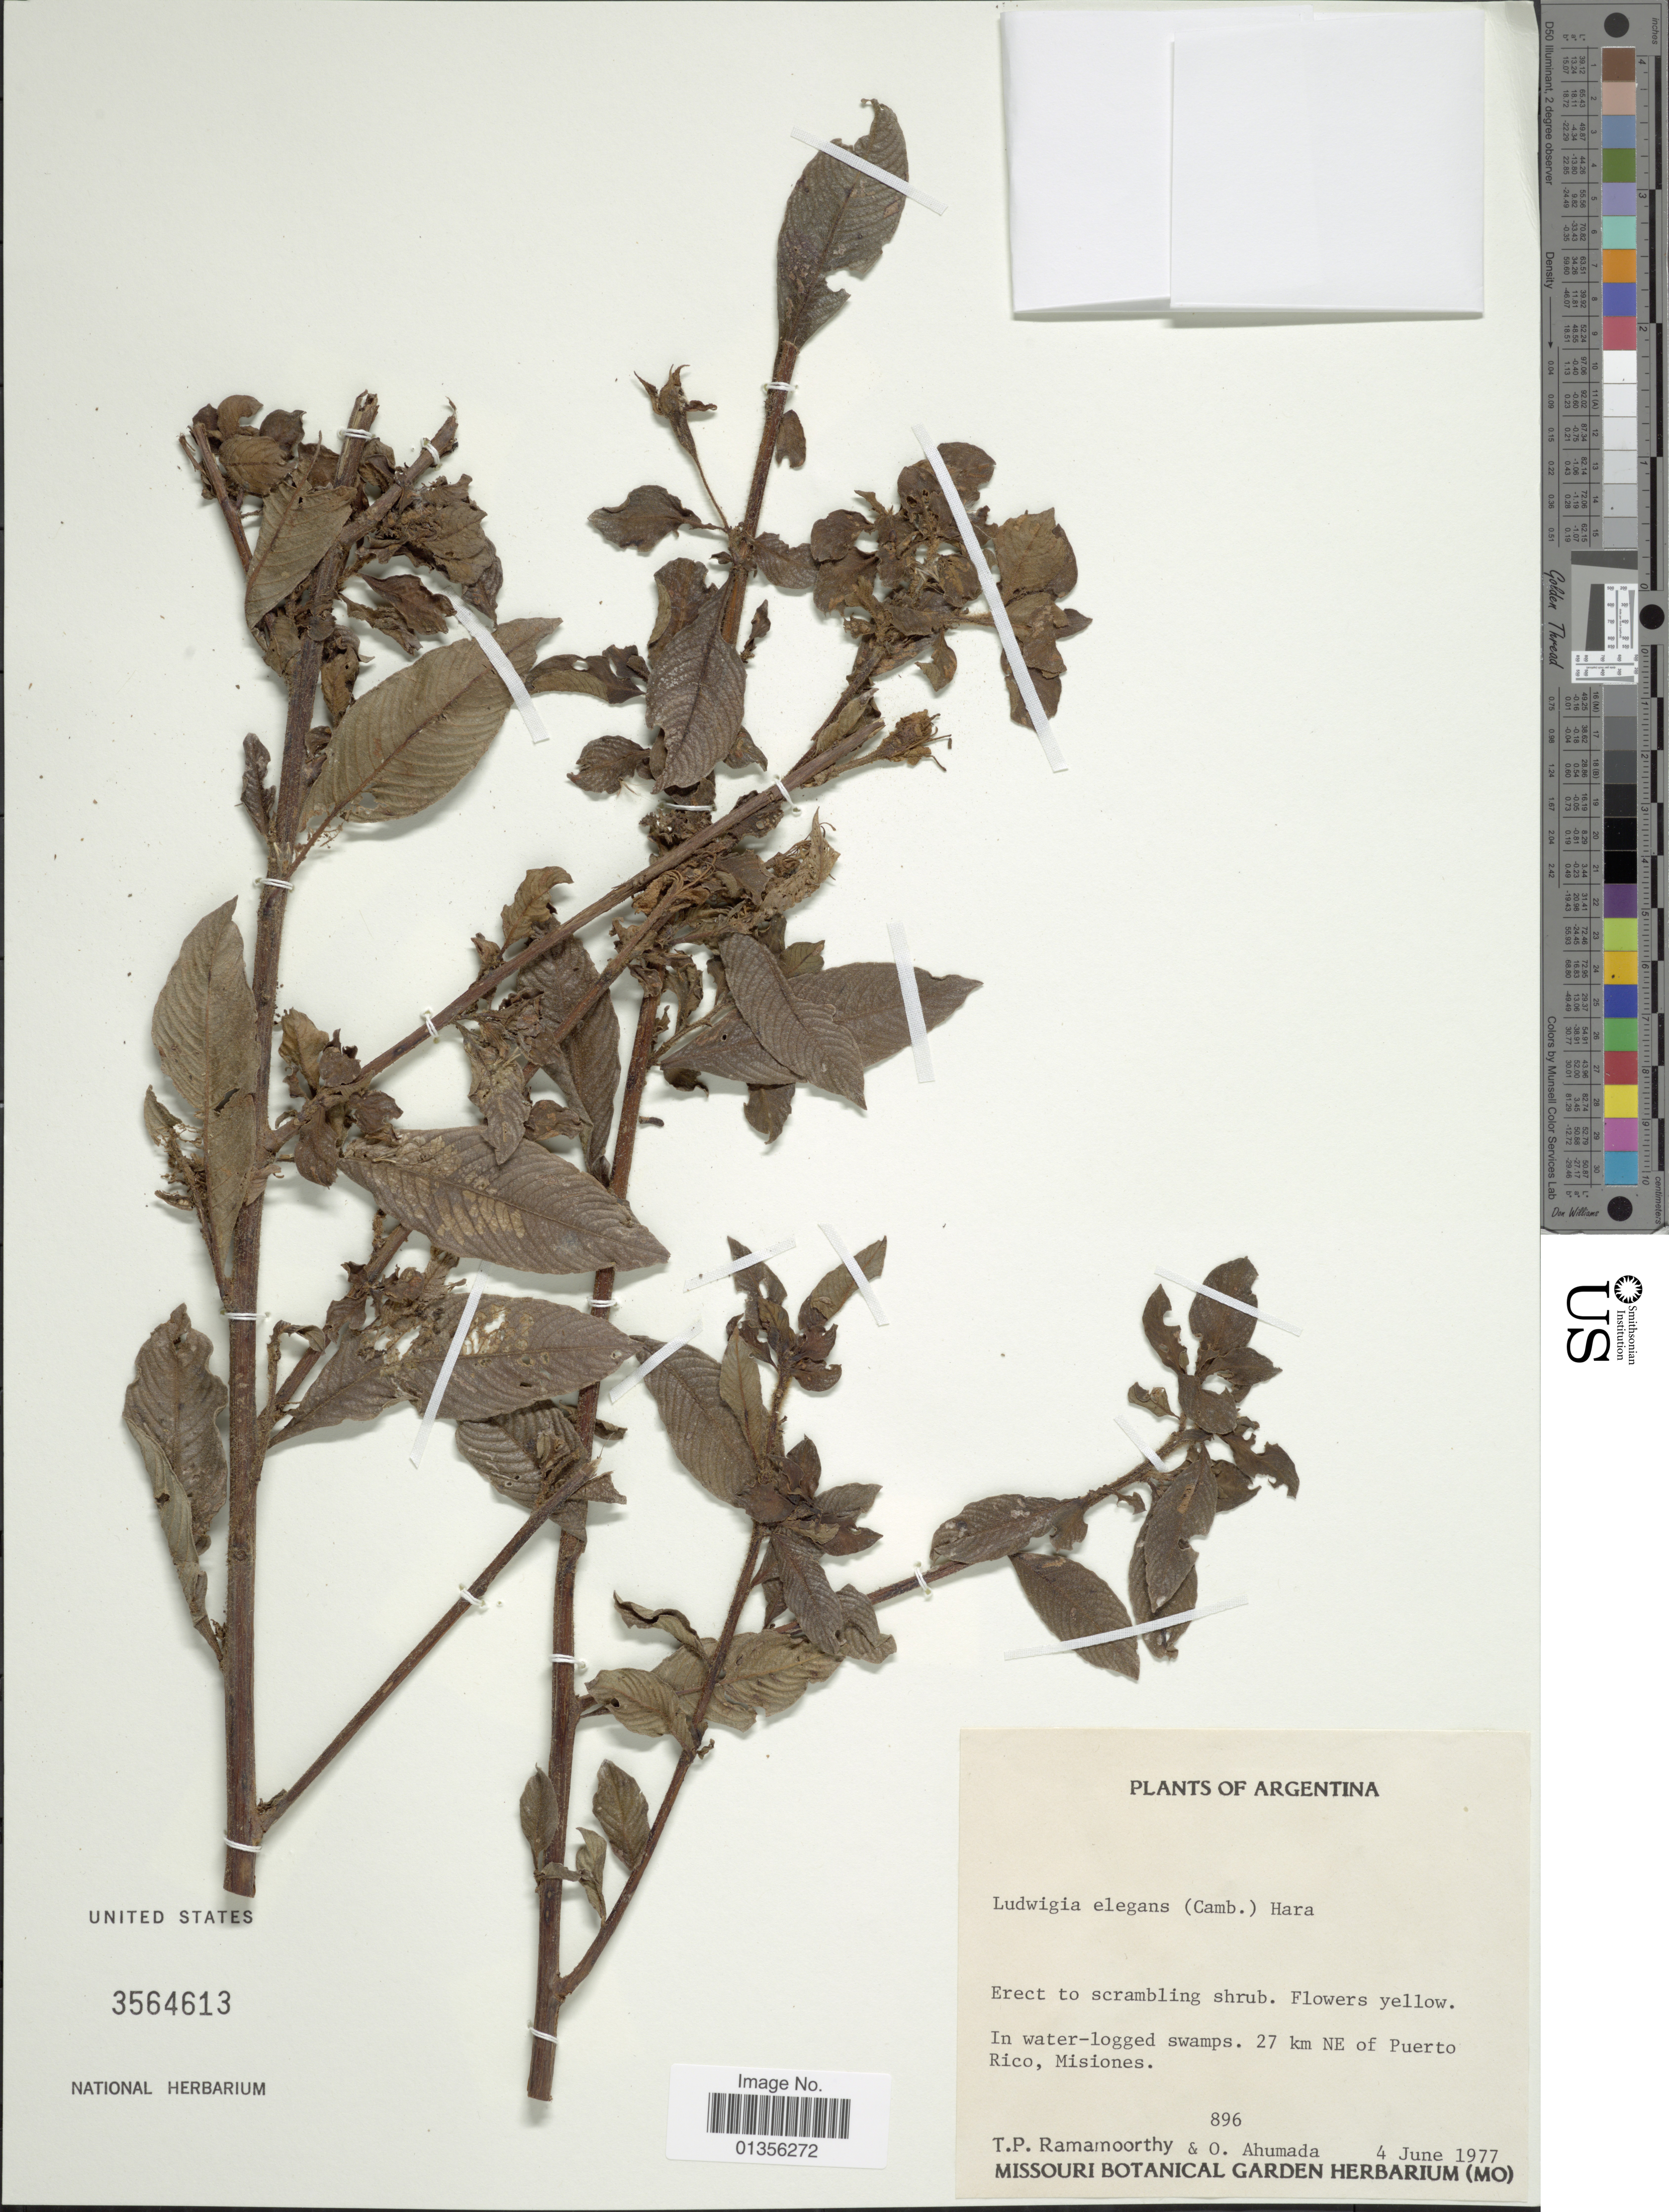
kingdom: Plantae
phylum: Tracheophyta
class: Magnoliopsida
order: Myrtales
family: Onagraceae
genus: Ludwigia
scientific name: Ludwigia elegans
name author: (Cambess.) H. Hara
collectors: T. P. Ramamoorthy & O. Ahumada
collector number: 896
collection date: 1977-06-04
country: Argentina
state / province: Misiones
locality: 27 km NE of Puerto Rico.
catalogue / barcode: US 3564613